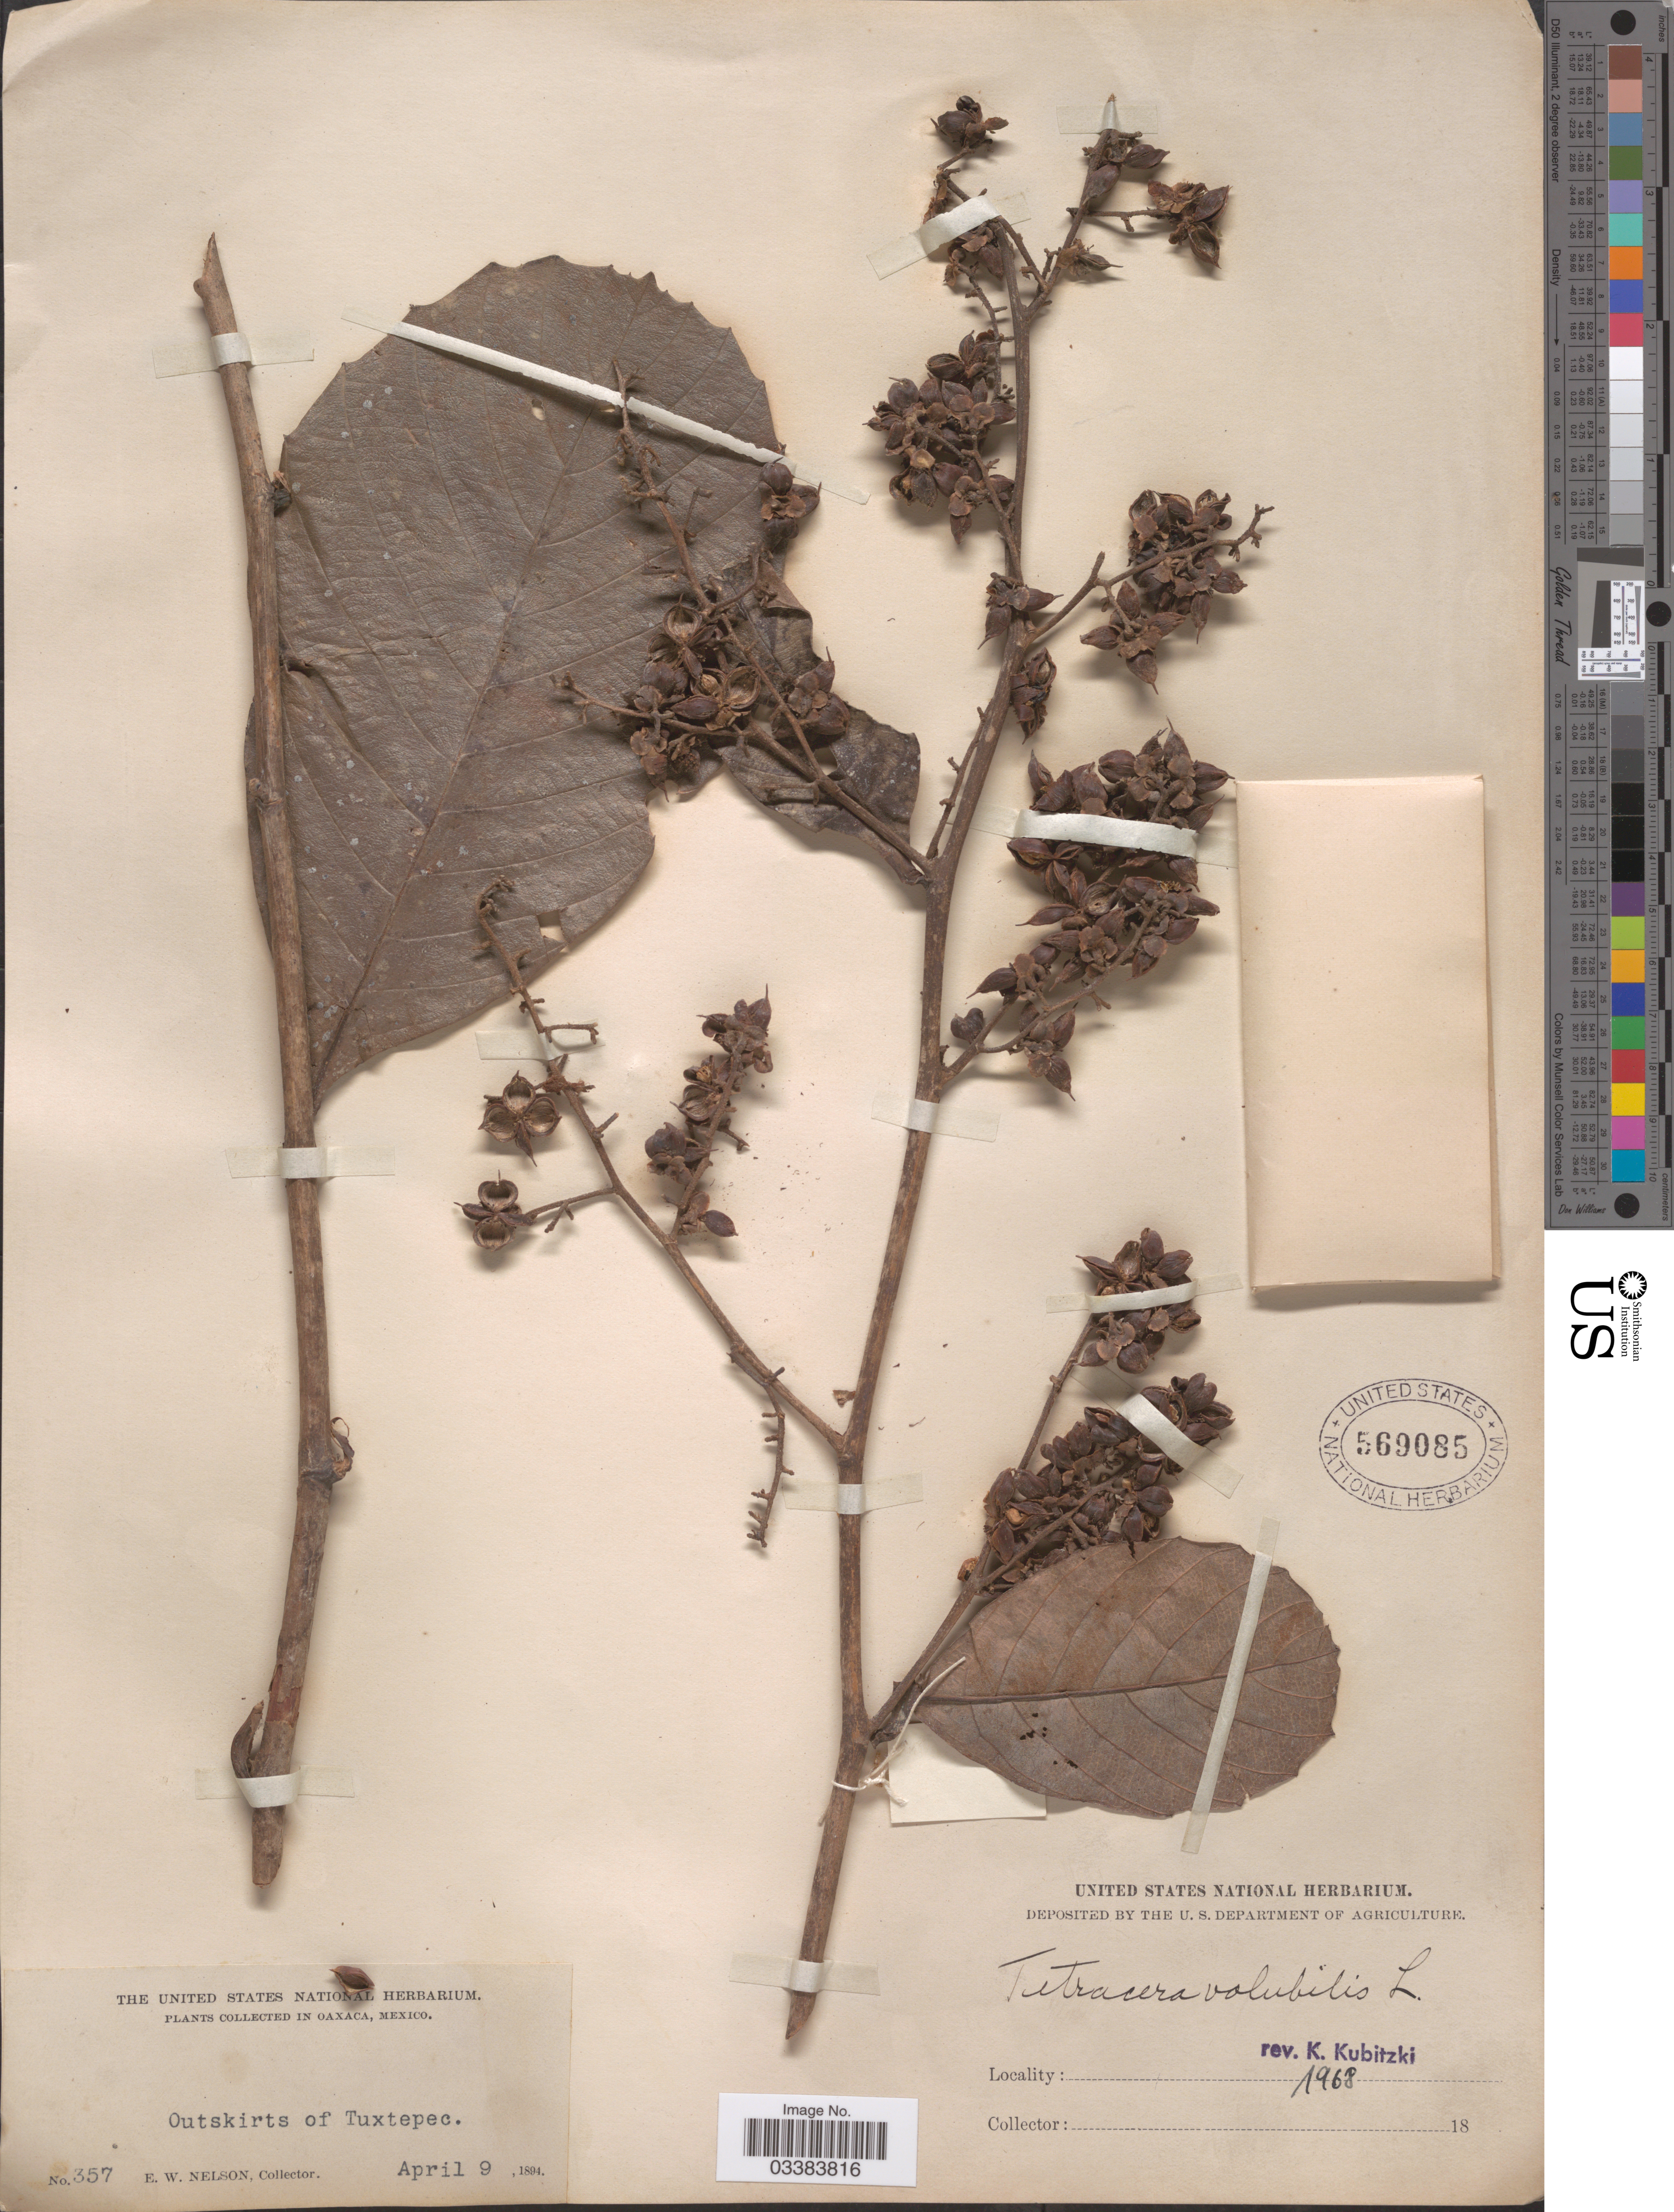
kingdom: Plantae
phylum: Tracheophyta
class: Magnoliopsida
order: Dilleniales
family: Dilleniaceae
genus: Tetracera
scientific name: Tetracera volubilis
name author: L.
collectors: E. W. Nelson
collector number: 357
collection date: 1894-04-09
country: Mexico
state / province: Oaxaca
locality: Outskirts of Tuxtepec.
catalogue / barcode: US 569085